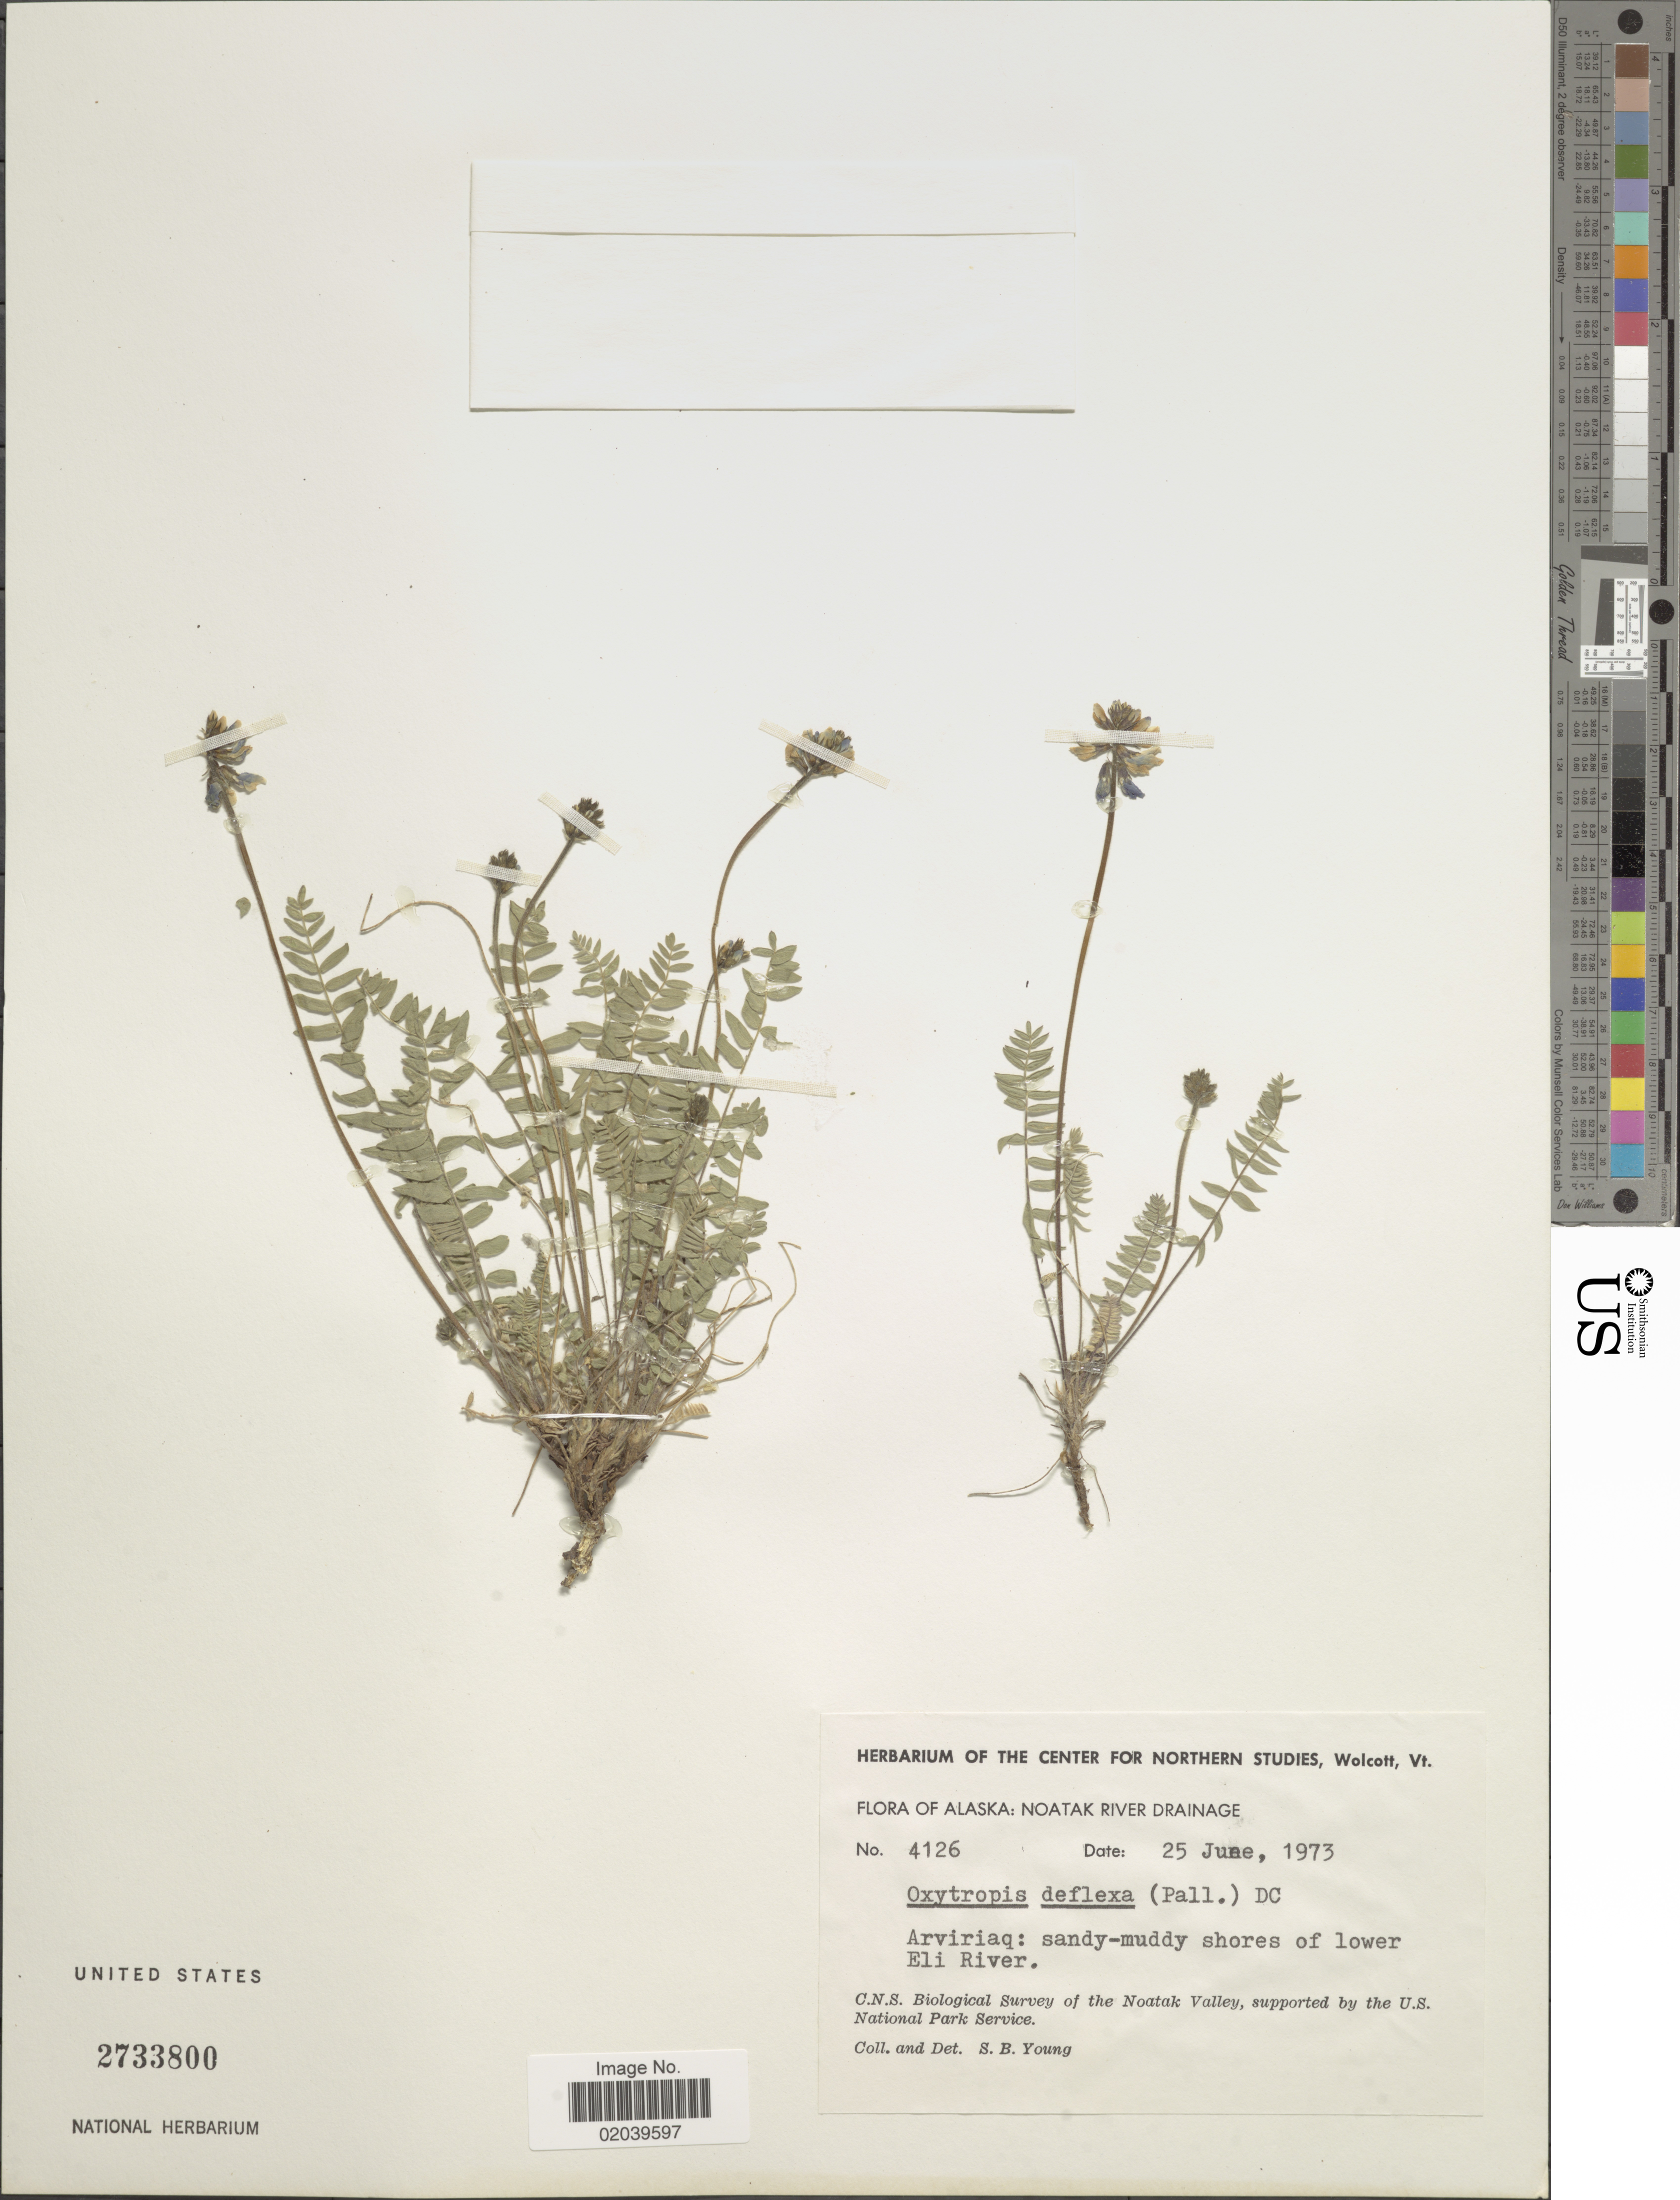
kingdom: Plantae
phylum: Tracheophyta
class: Magnoliopsida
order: Fabales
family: Fabaceae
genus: Oxytropis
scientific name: Oxytropis deflexa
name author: (Pall.) DC.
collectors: S. Young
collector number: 4126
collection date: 1973-06-25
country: United States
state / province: Alaska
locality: Alaska: Noatak River Drainage, Lower Eli River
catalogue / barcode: US 2733800